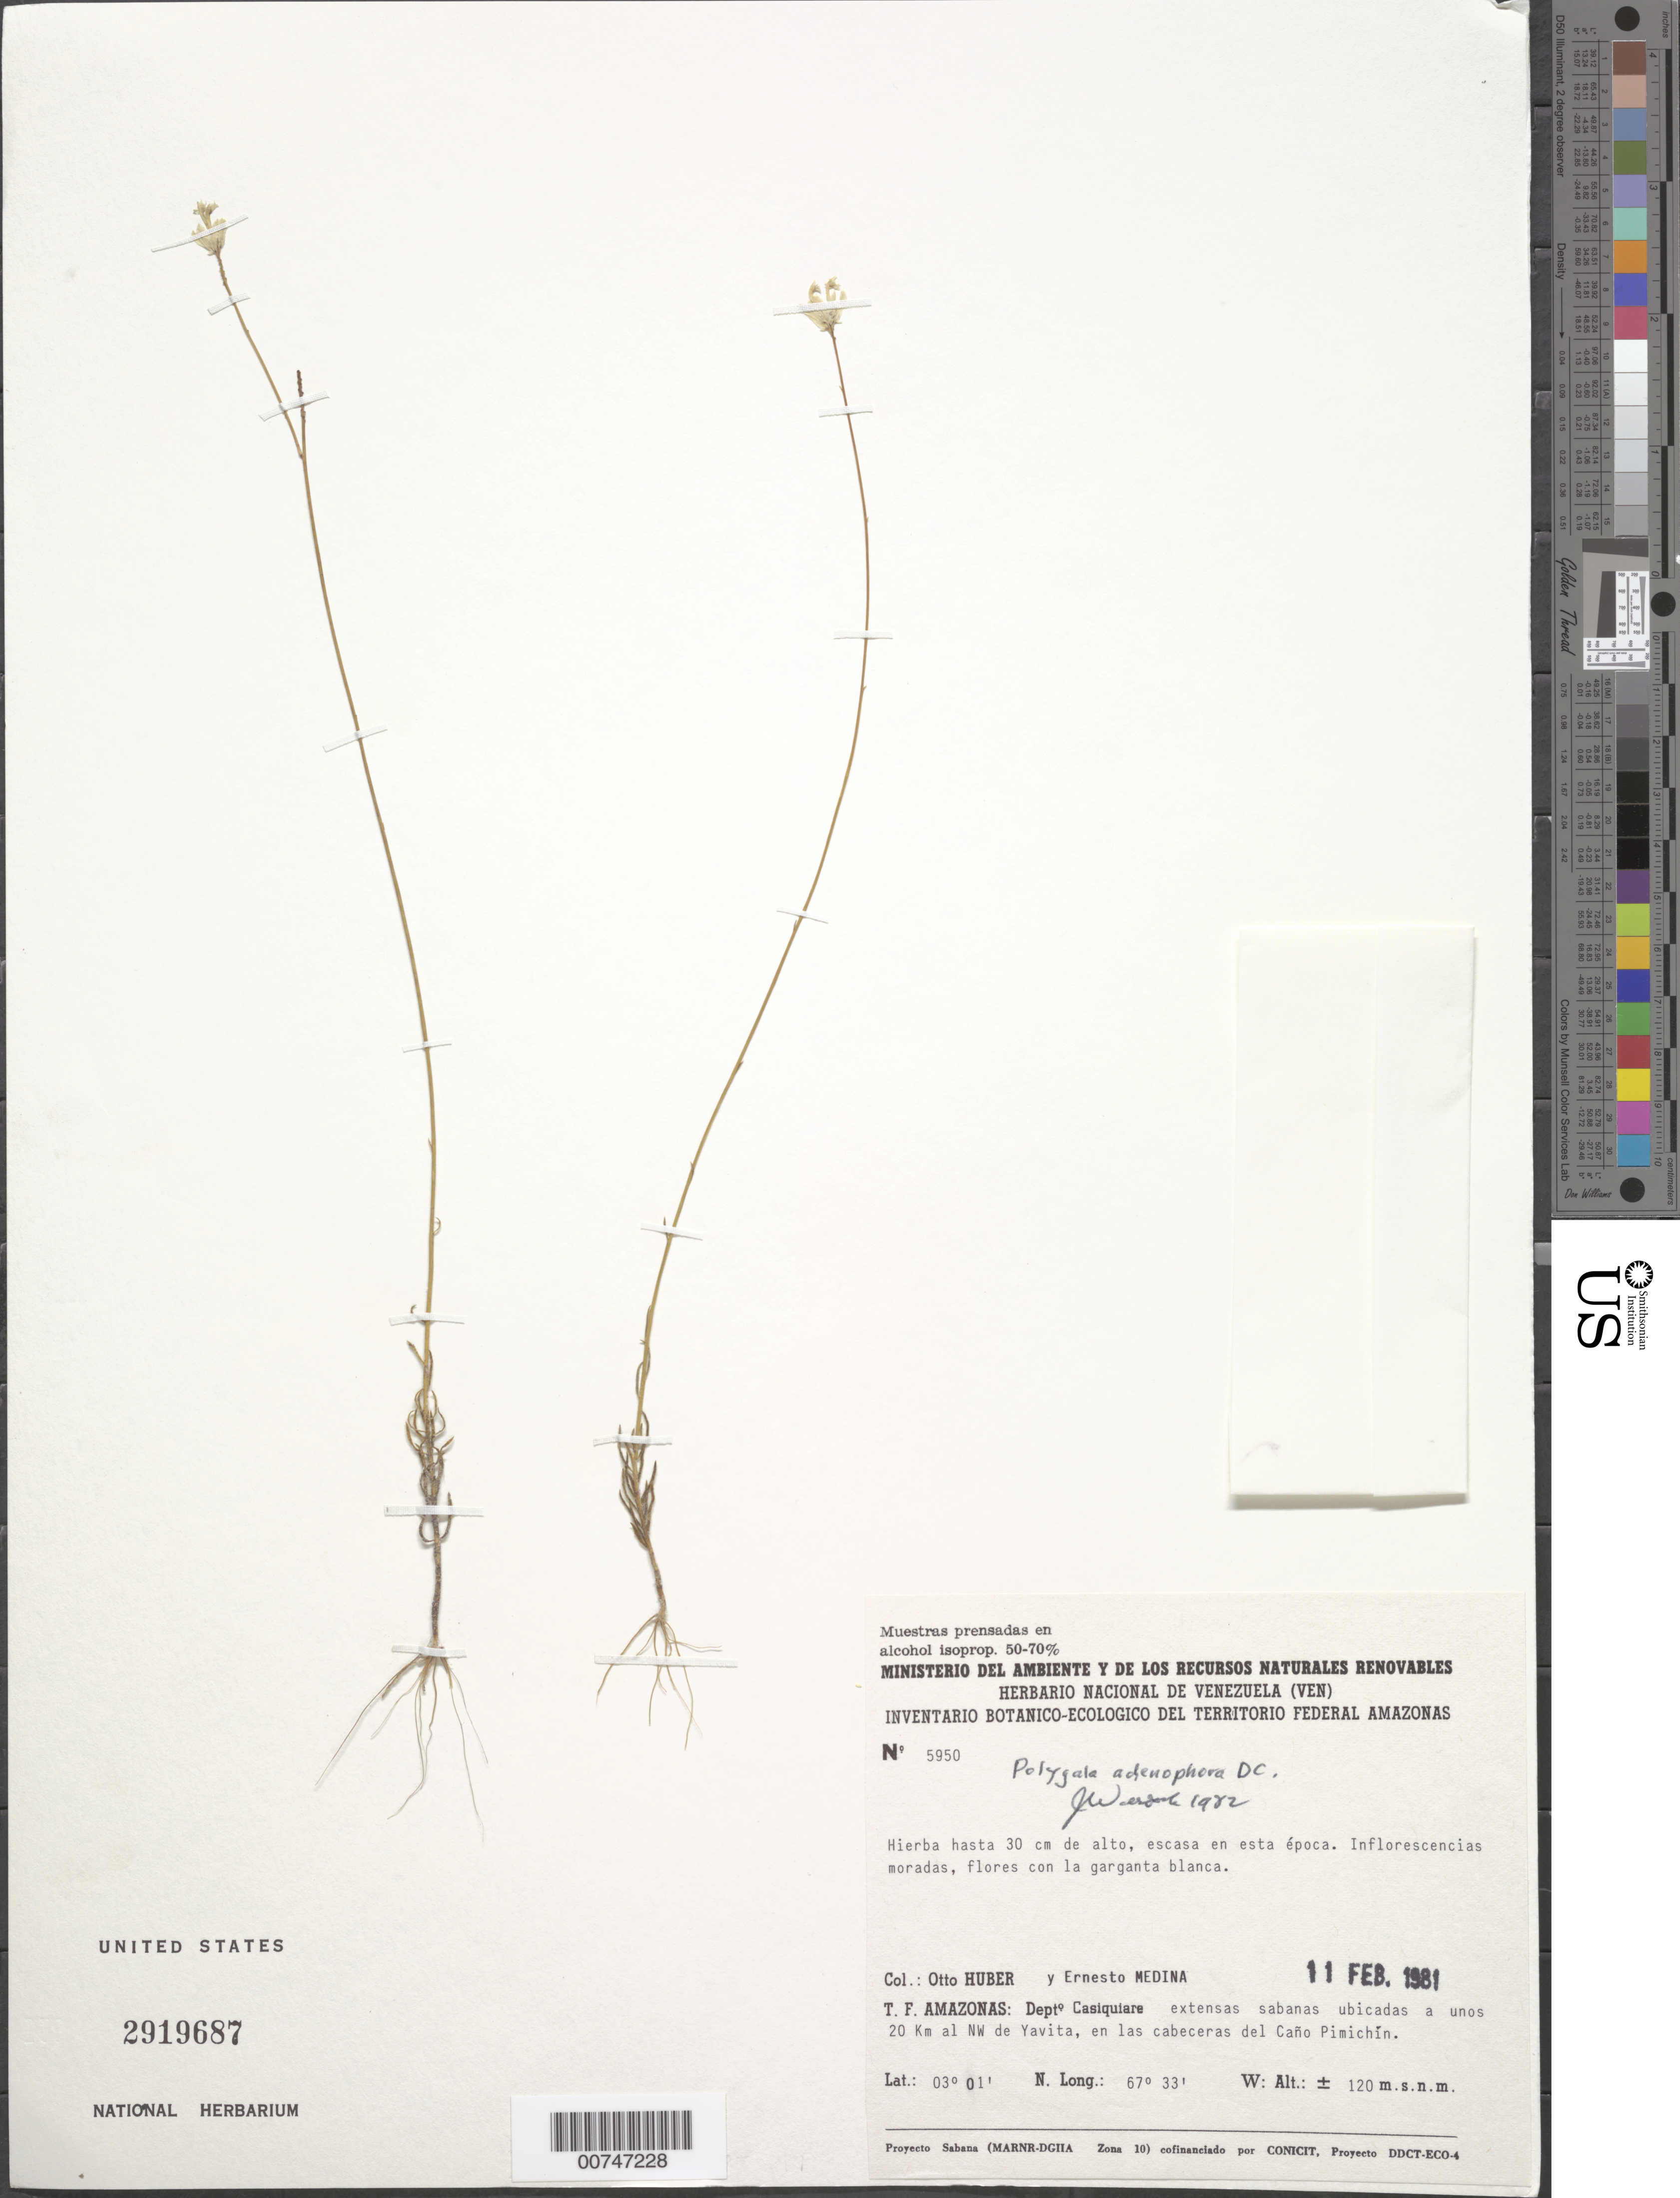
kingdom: Plantae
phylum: Tracheophyta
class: Magnoliopsida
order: Fabales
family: Polygalaceae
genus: Polygala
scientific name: Polygala adenophora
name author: DC.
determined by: Wurdack, John J., (US), US (UNITED STATES)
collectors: O. Huber & E. Medina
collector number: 5950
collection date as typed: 11-Feb-81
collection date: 1981-02-11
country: Venezuela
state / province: Amazonas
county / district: Maroa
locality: Yavita, 20 km NW de, en las cabeceras del Cano Pimichin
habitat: Savanna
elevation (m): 120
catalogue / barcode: US 2919687